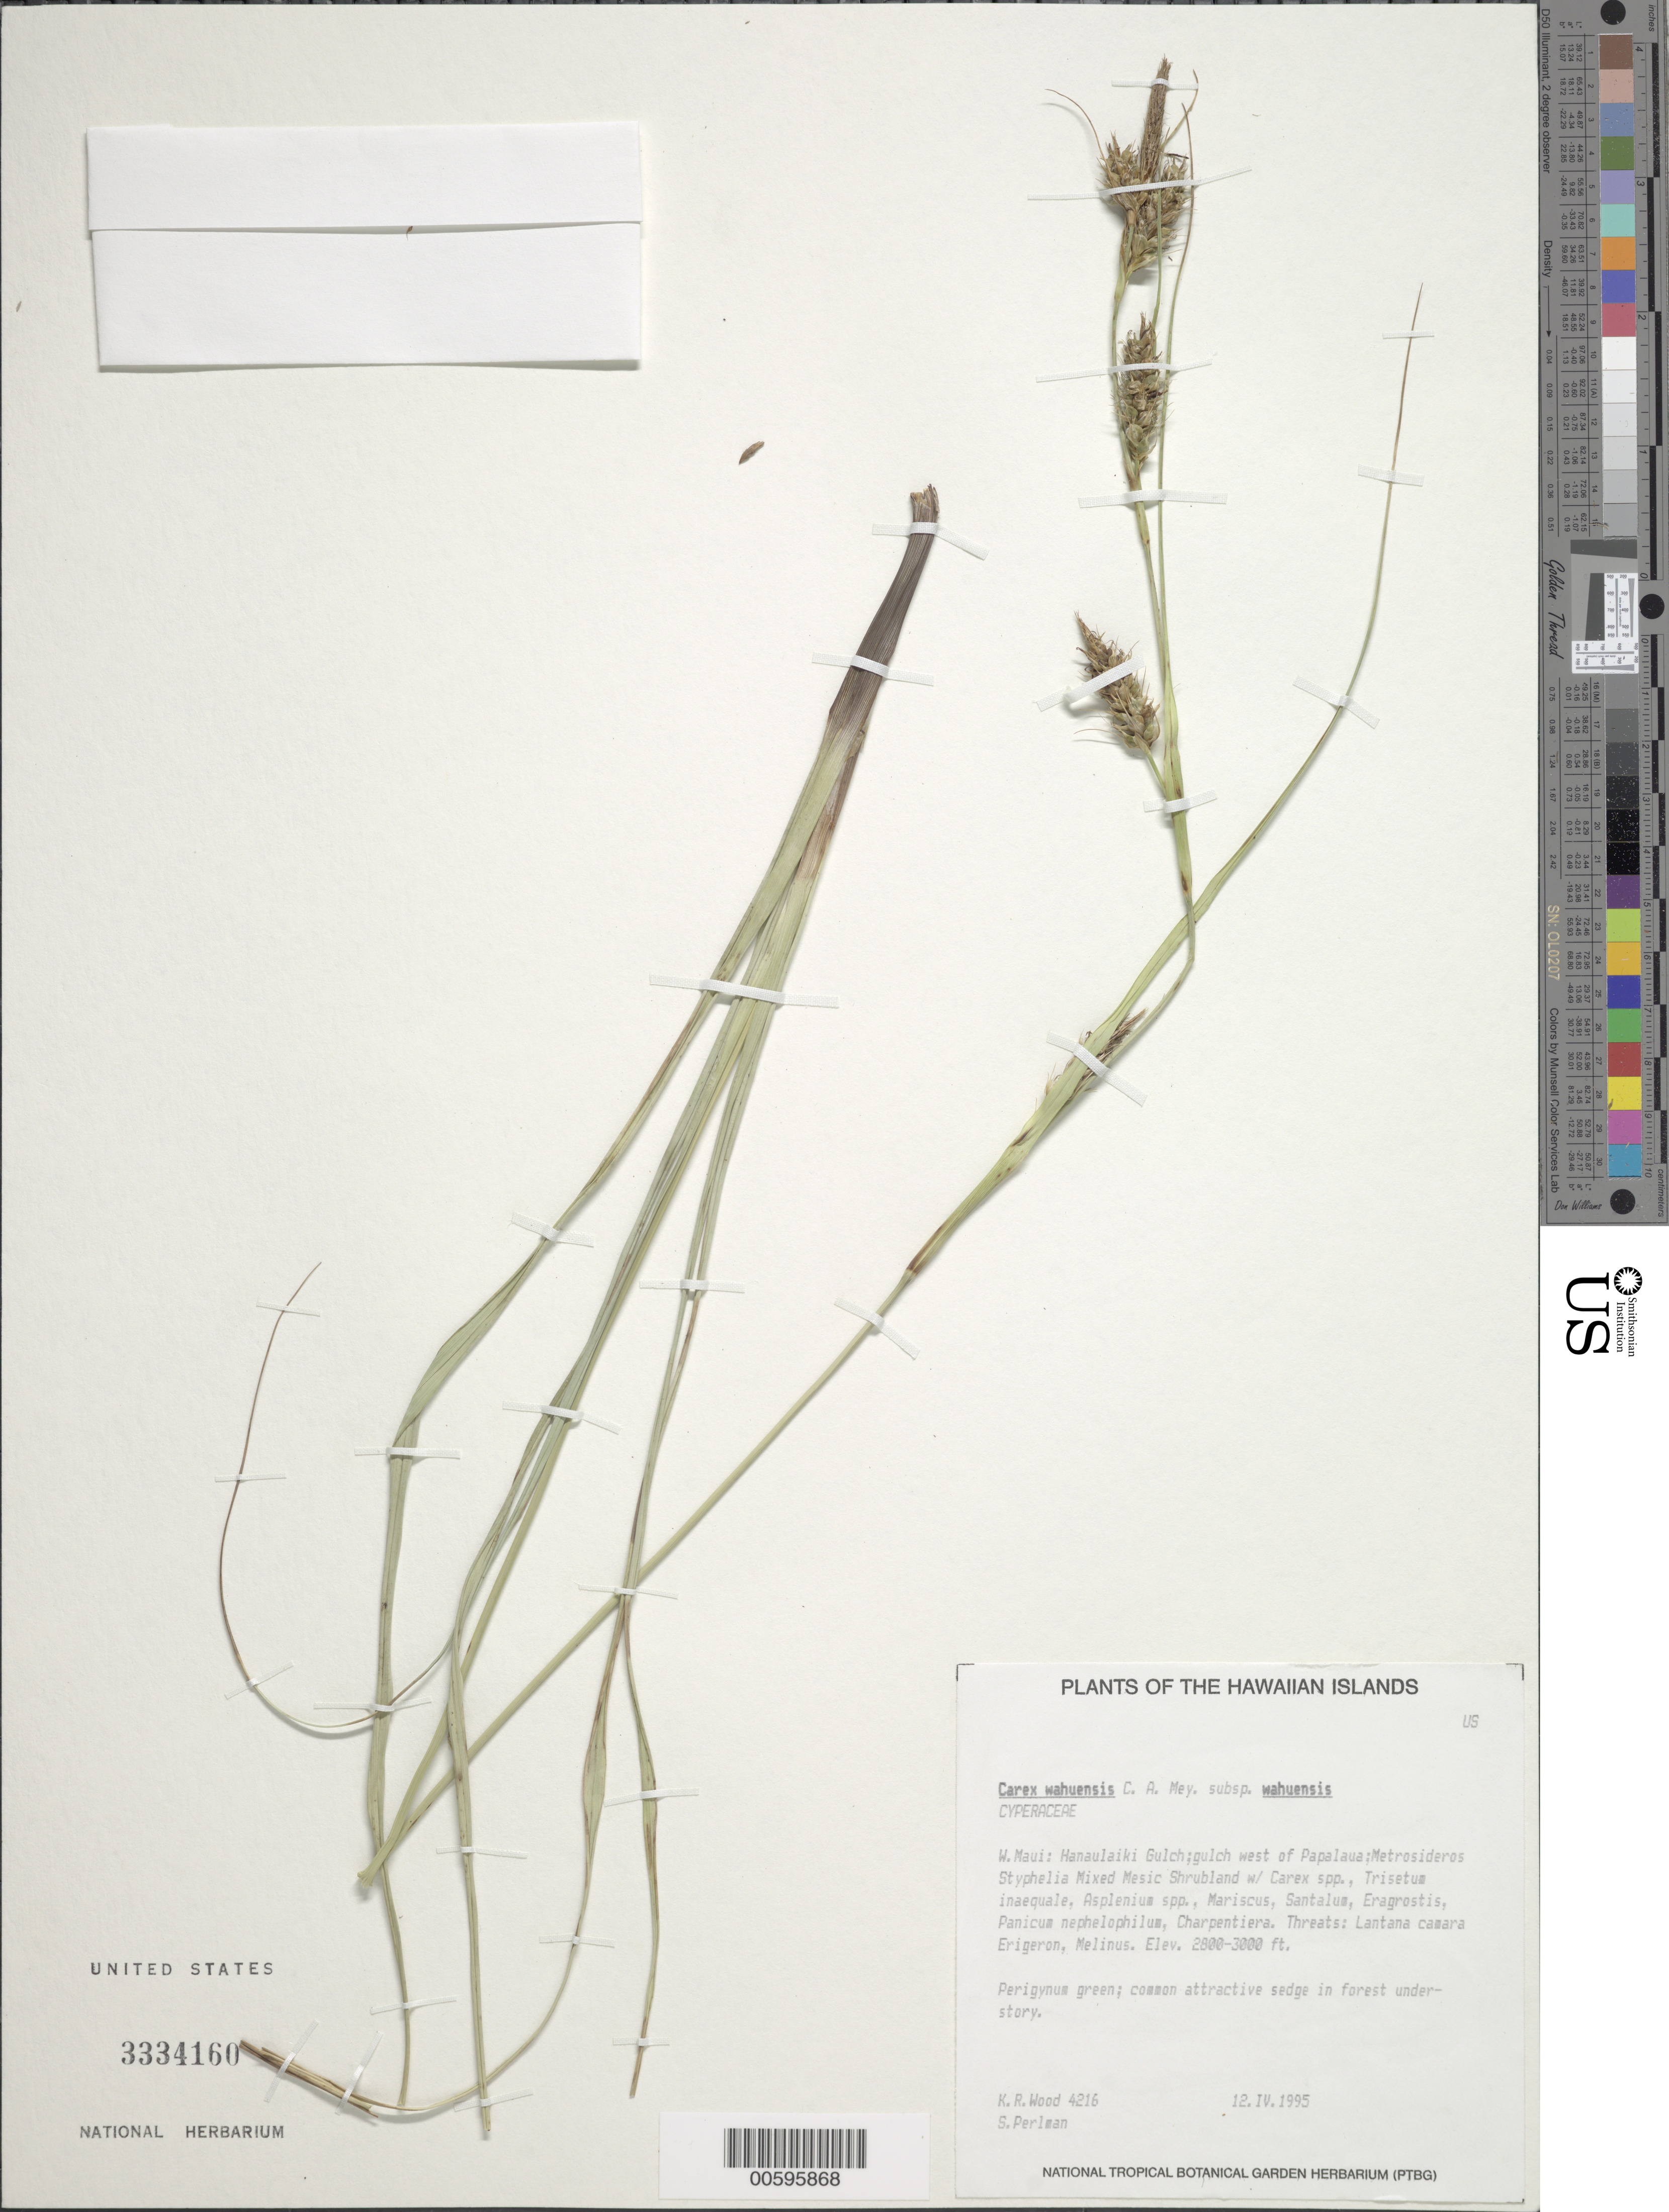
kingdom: Plantae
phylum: Tracheophyta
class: Liliopsida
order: Poales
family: Cyperaceae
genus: Carex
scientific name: Carex wahuensis subsp. wahuensis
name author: C.A. Mey.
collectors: K. R. Wood & S. P. Perlman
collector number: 4216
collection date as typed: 12 Apr 1995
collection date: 1995-04-12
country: United States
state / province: Hawaii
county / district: Maui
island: Maui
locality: W Maui: Hanaulaiki Gulch; gulch W of Papalaua.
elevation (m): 853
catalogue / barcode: US 3334160